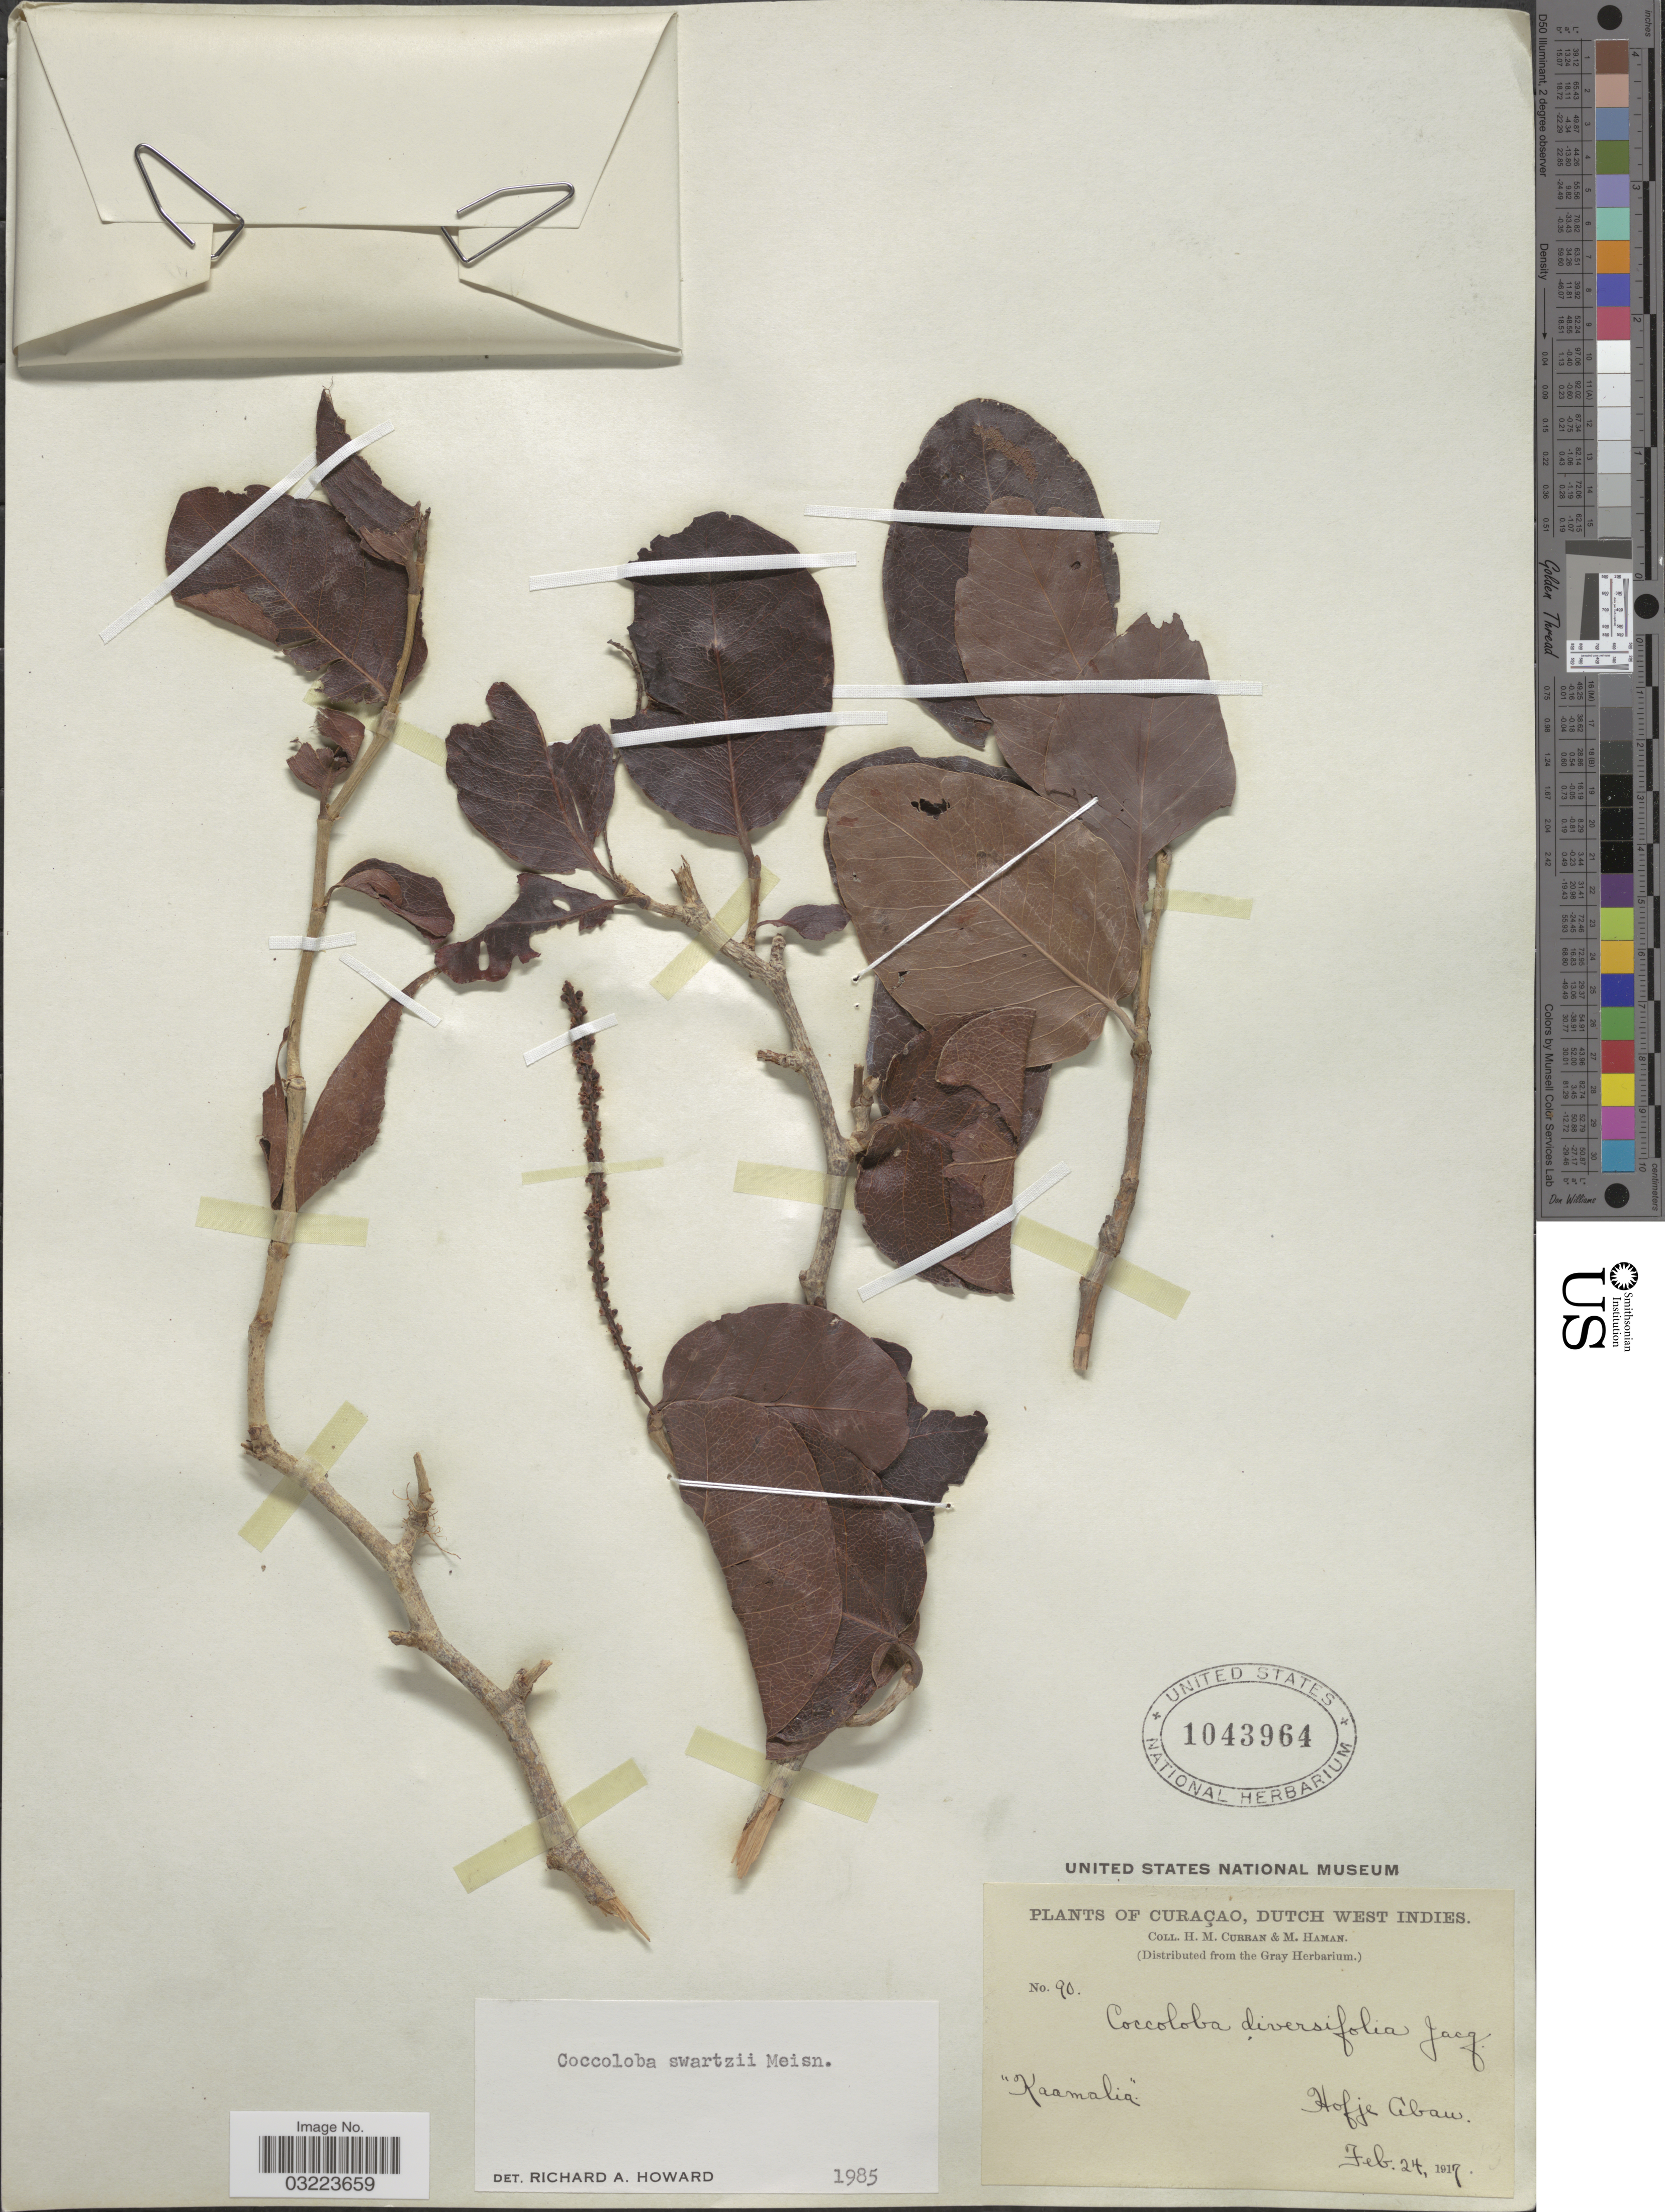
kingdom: Plantae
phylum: Tracheophyta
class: Magnoliopsida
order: Caryophyllales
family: Polygonaceae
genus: Coccoloba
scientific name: Coccoloba swartzii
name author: Meisn.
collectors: H. M. Curran & M. Haman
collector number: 90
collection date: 1917-02-24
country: Curaçao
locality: Curaçao, Dutch West Indies. Hofje Abau.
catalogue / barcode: US 1043964